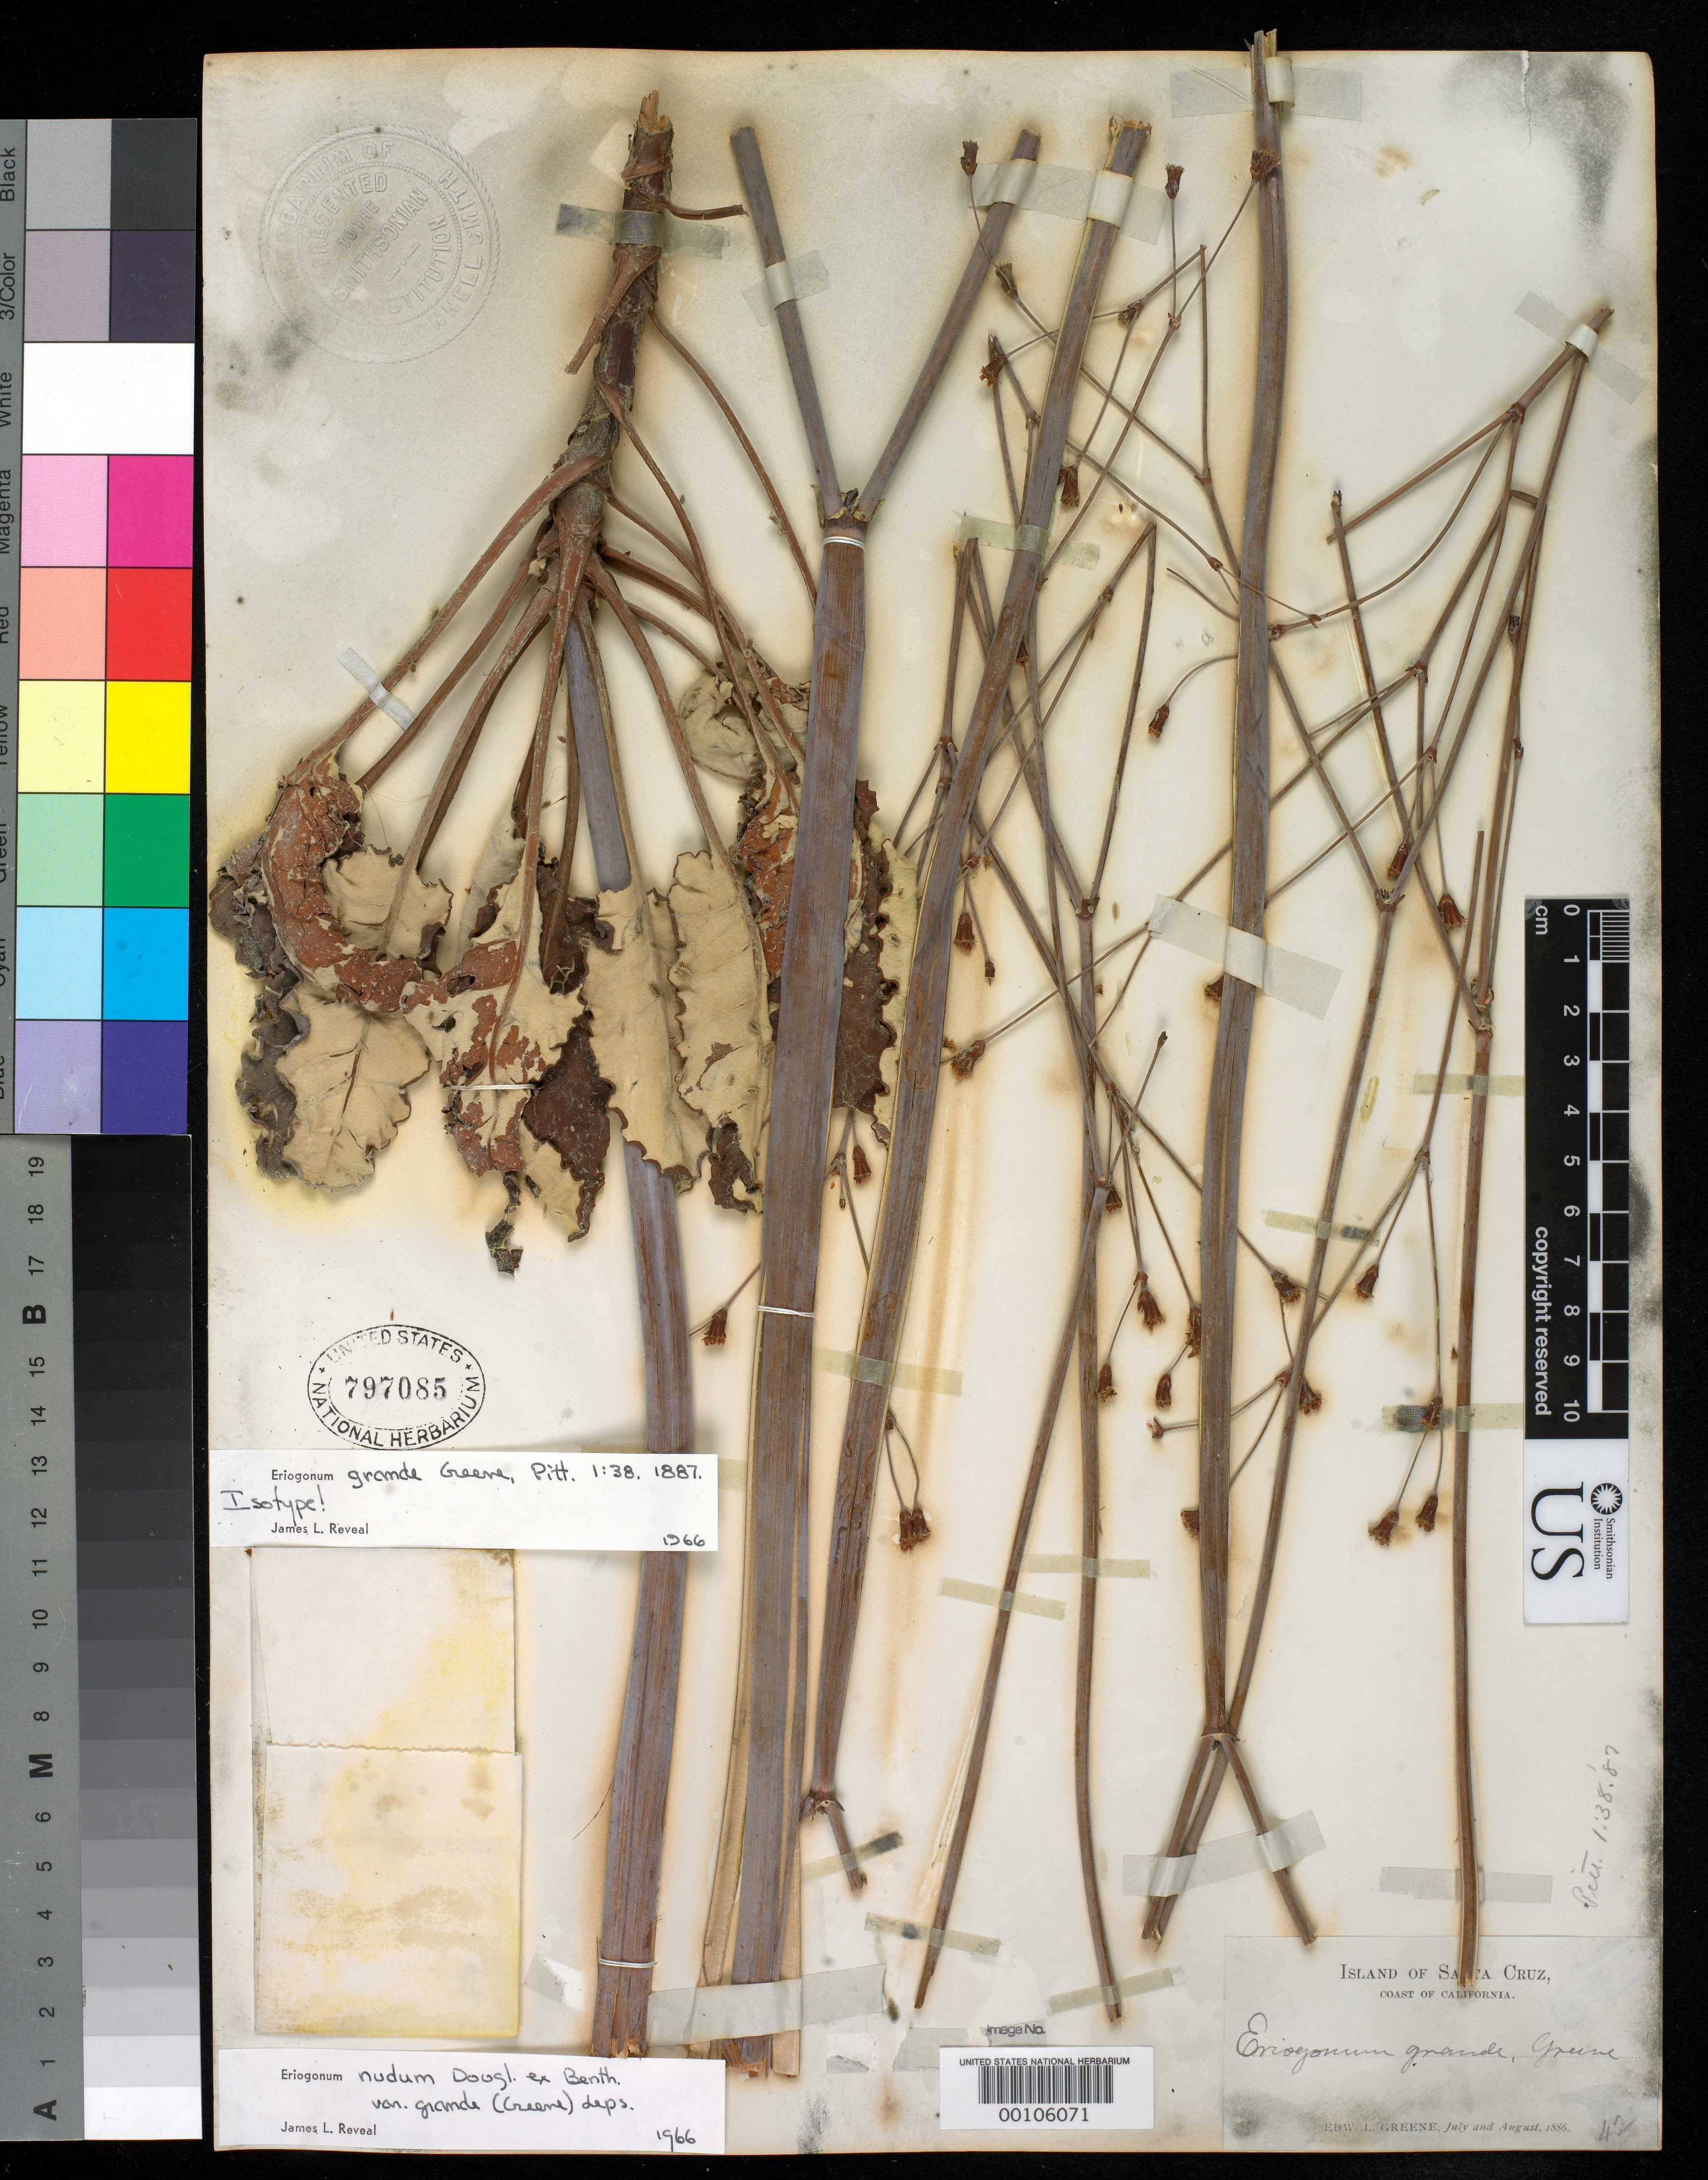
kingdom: Plantae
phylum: Tracheophyta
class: Magnoliopsida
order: Caryophyllales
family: Polygonaceae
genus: Eriogonum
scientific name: Eriogonum grande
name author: Greene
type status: Isotype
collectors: E. L. Greene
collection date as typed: Jul 1886 to -- Aug 1886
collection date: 1886-07/1886-08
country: United States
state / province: California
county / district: Santa Barbara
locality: Santa Cruz island.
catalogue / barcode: US 797085